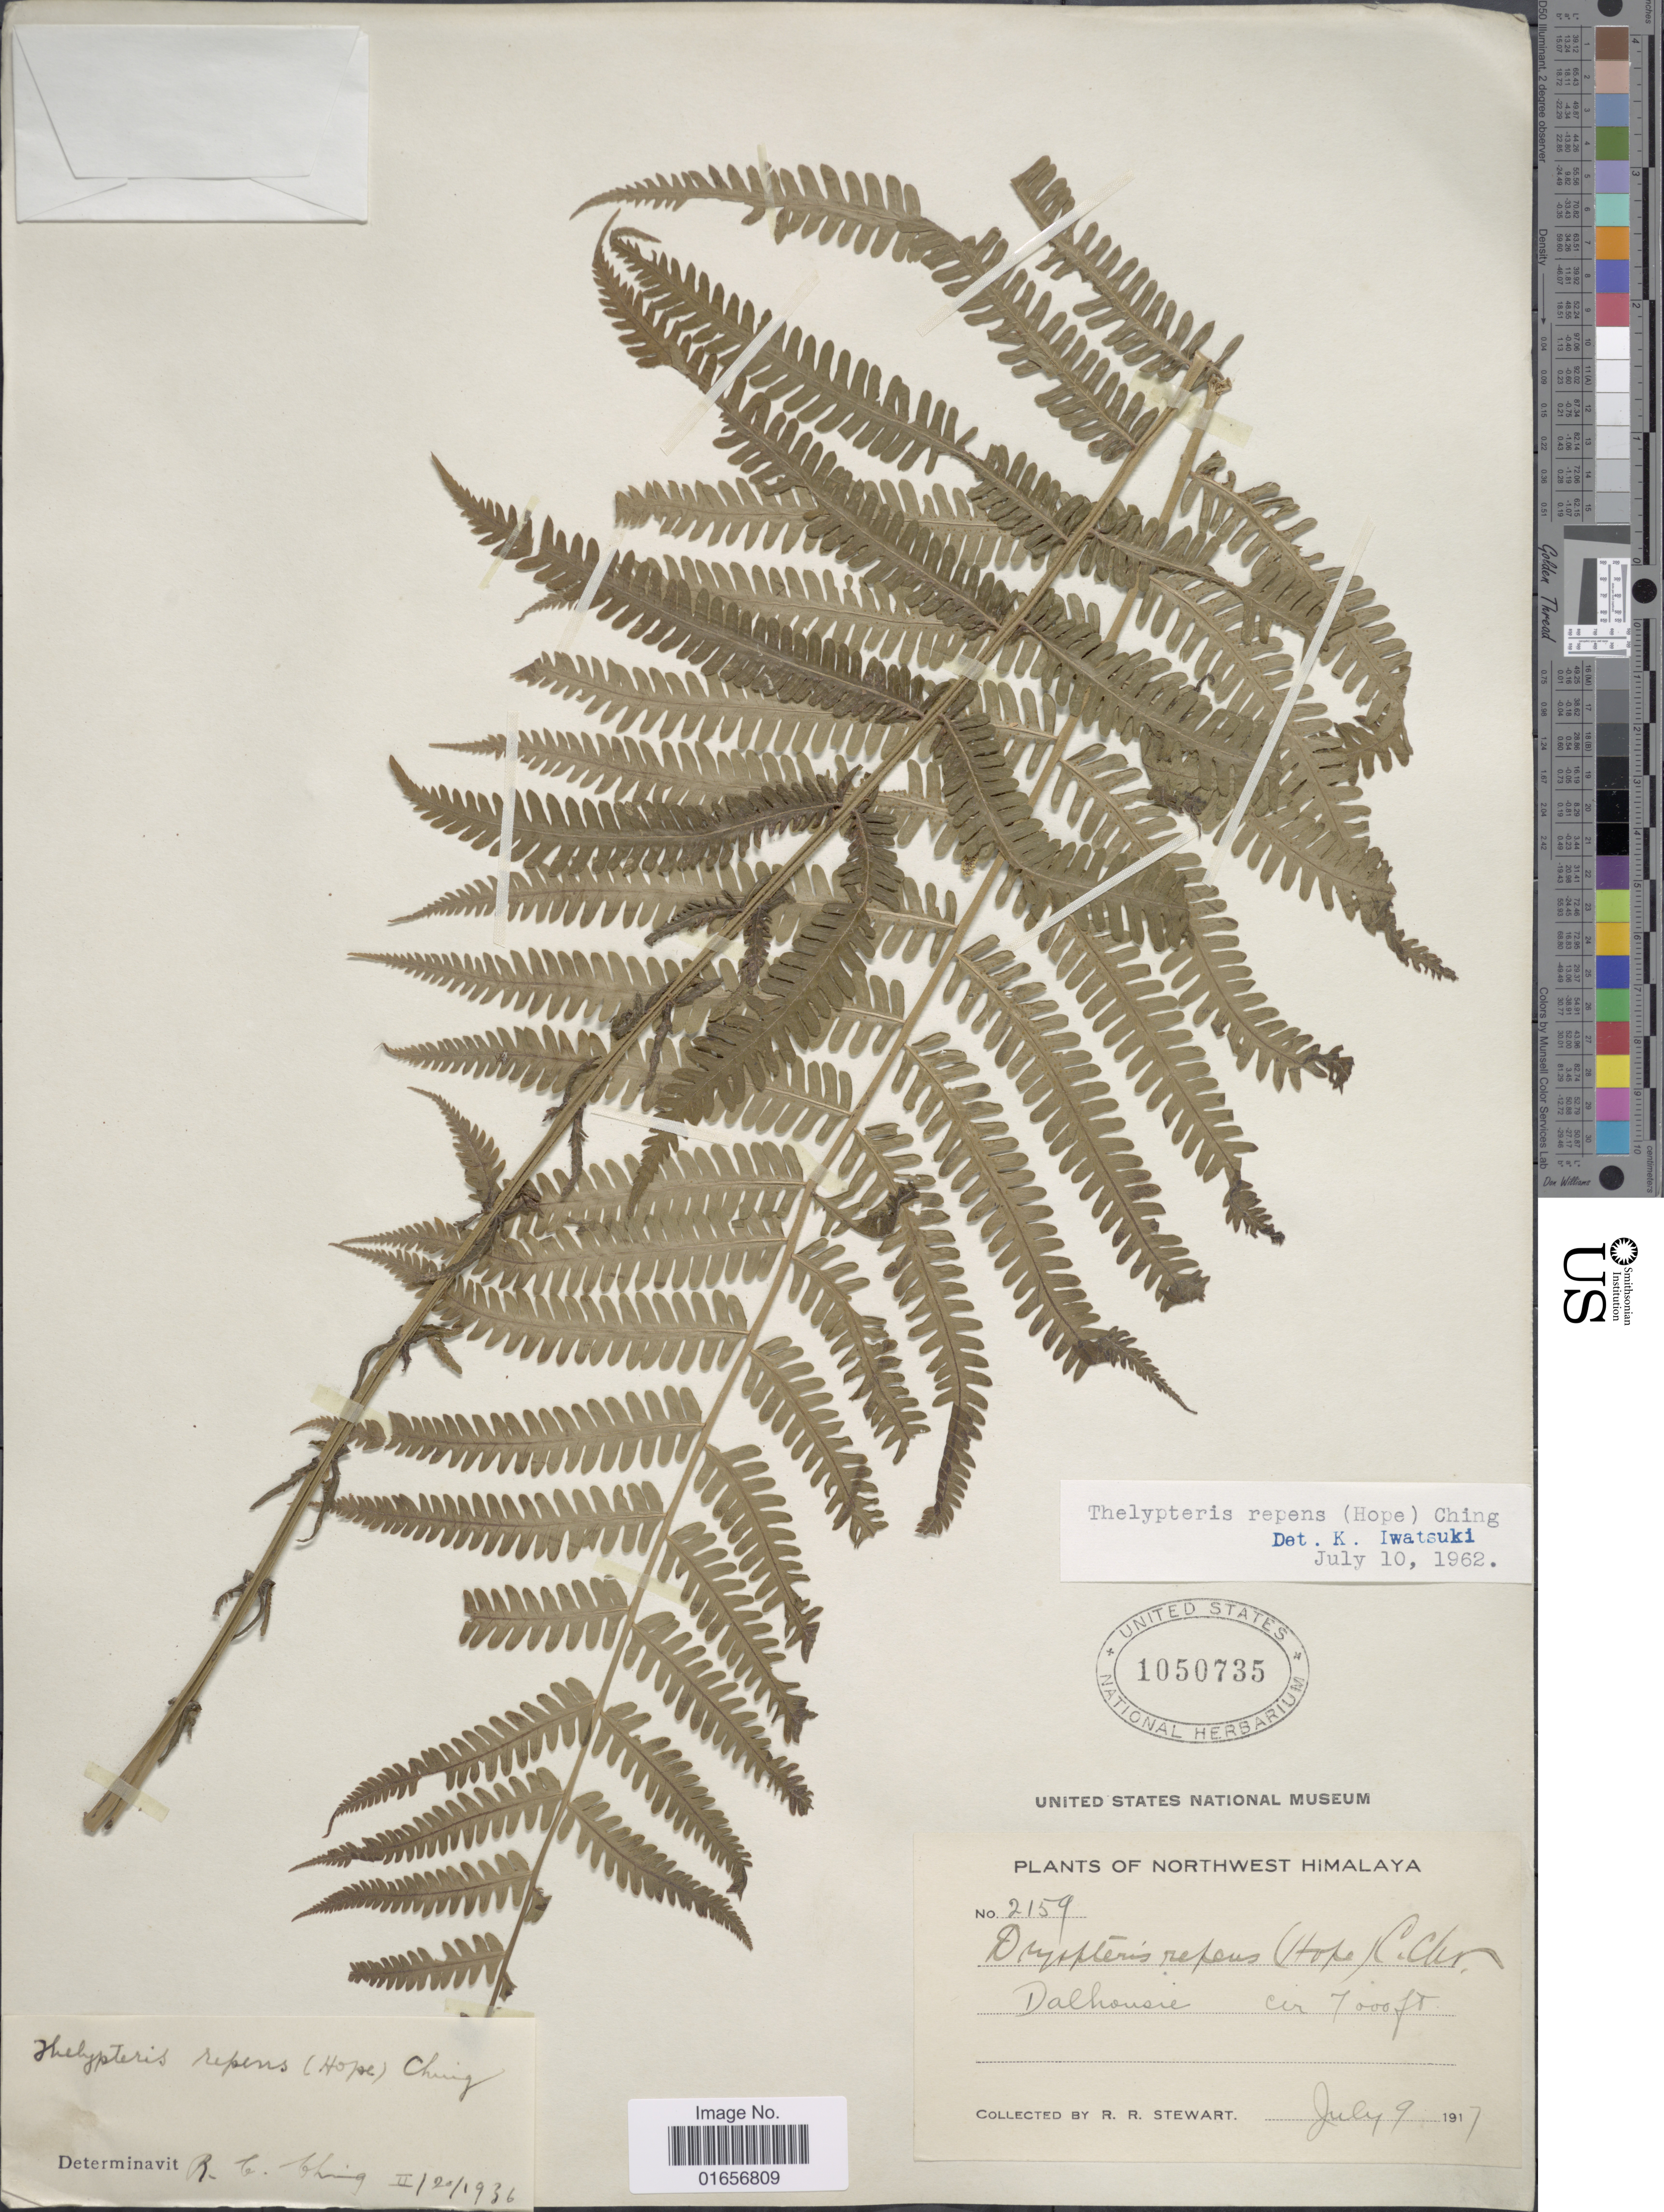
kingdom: Plantae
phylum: Tracheophyta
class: Polypodiopsida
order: Polypodiales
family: Thelypteridaceae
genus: Pseudocyclosorus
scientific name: Pseudocyclosorus repens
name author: (C. Hope) Ching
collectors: R. R. Stewart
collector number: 2159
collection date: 1917-07-09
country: India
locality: Northwest Himalaya, Dalhousie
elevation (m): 2134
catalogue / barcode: US 1050735